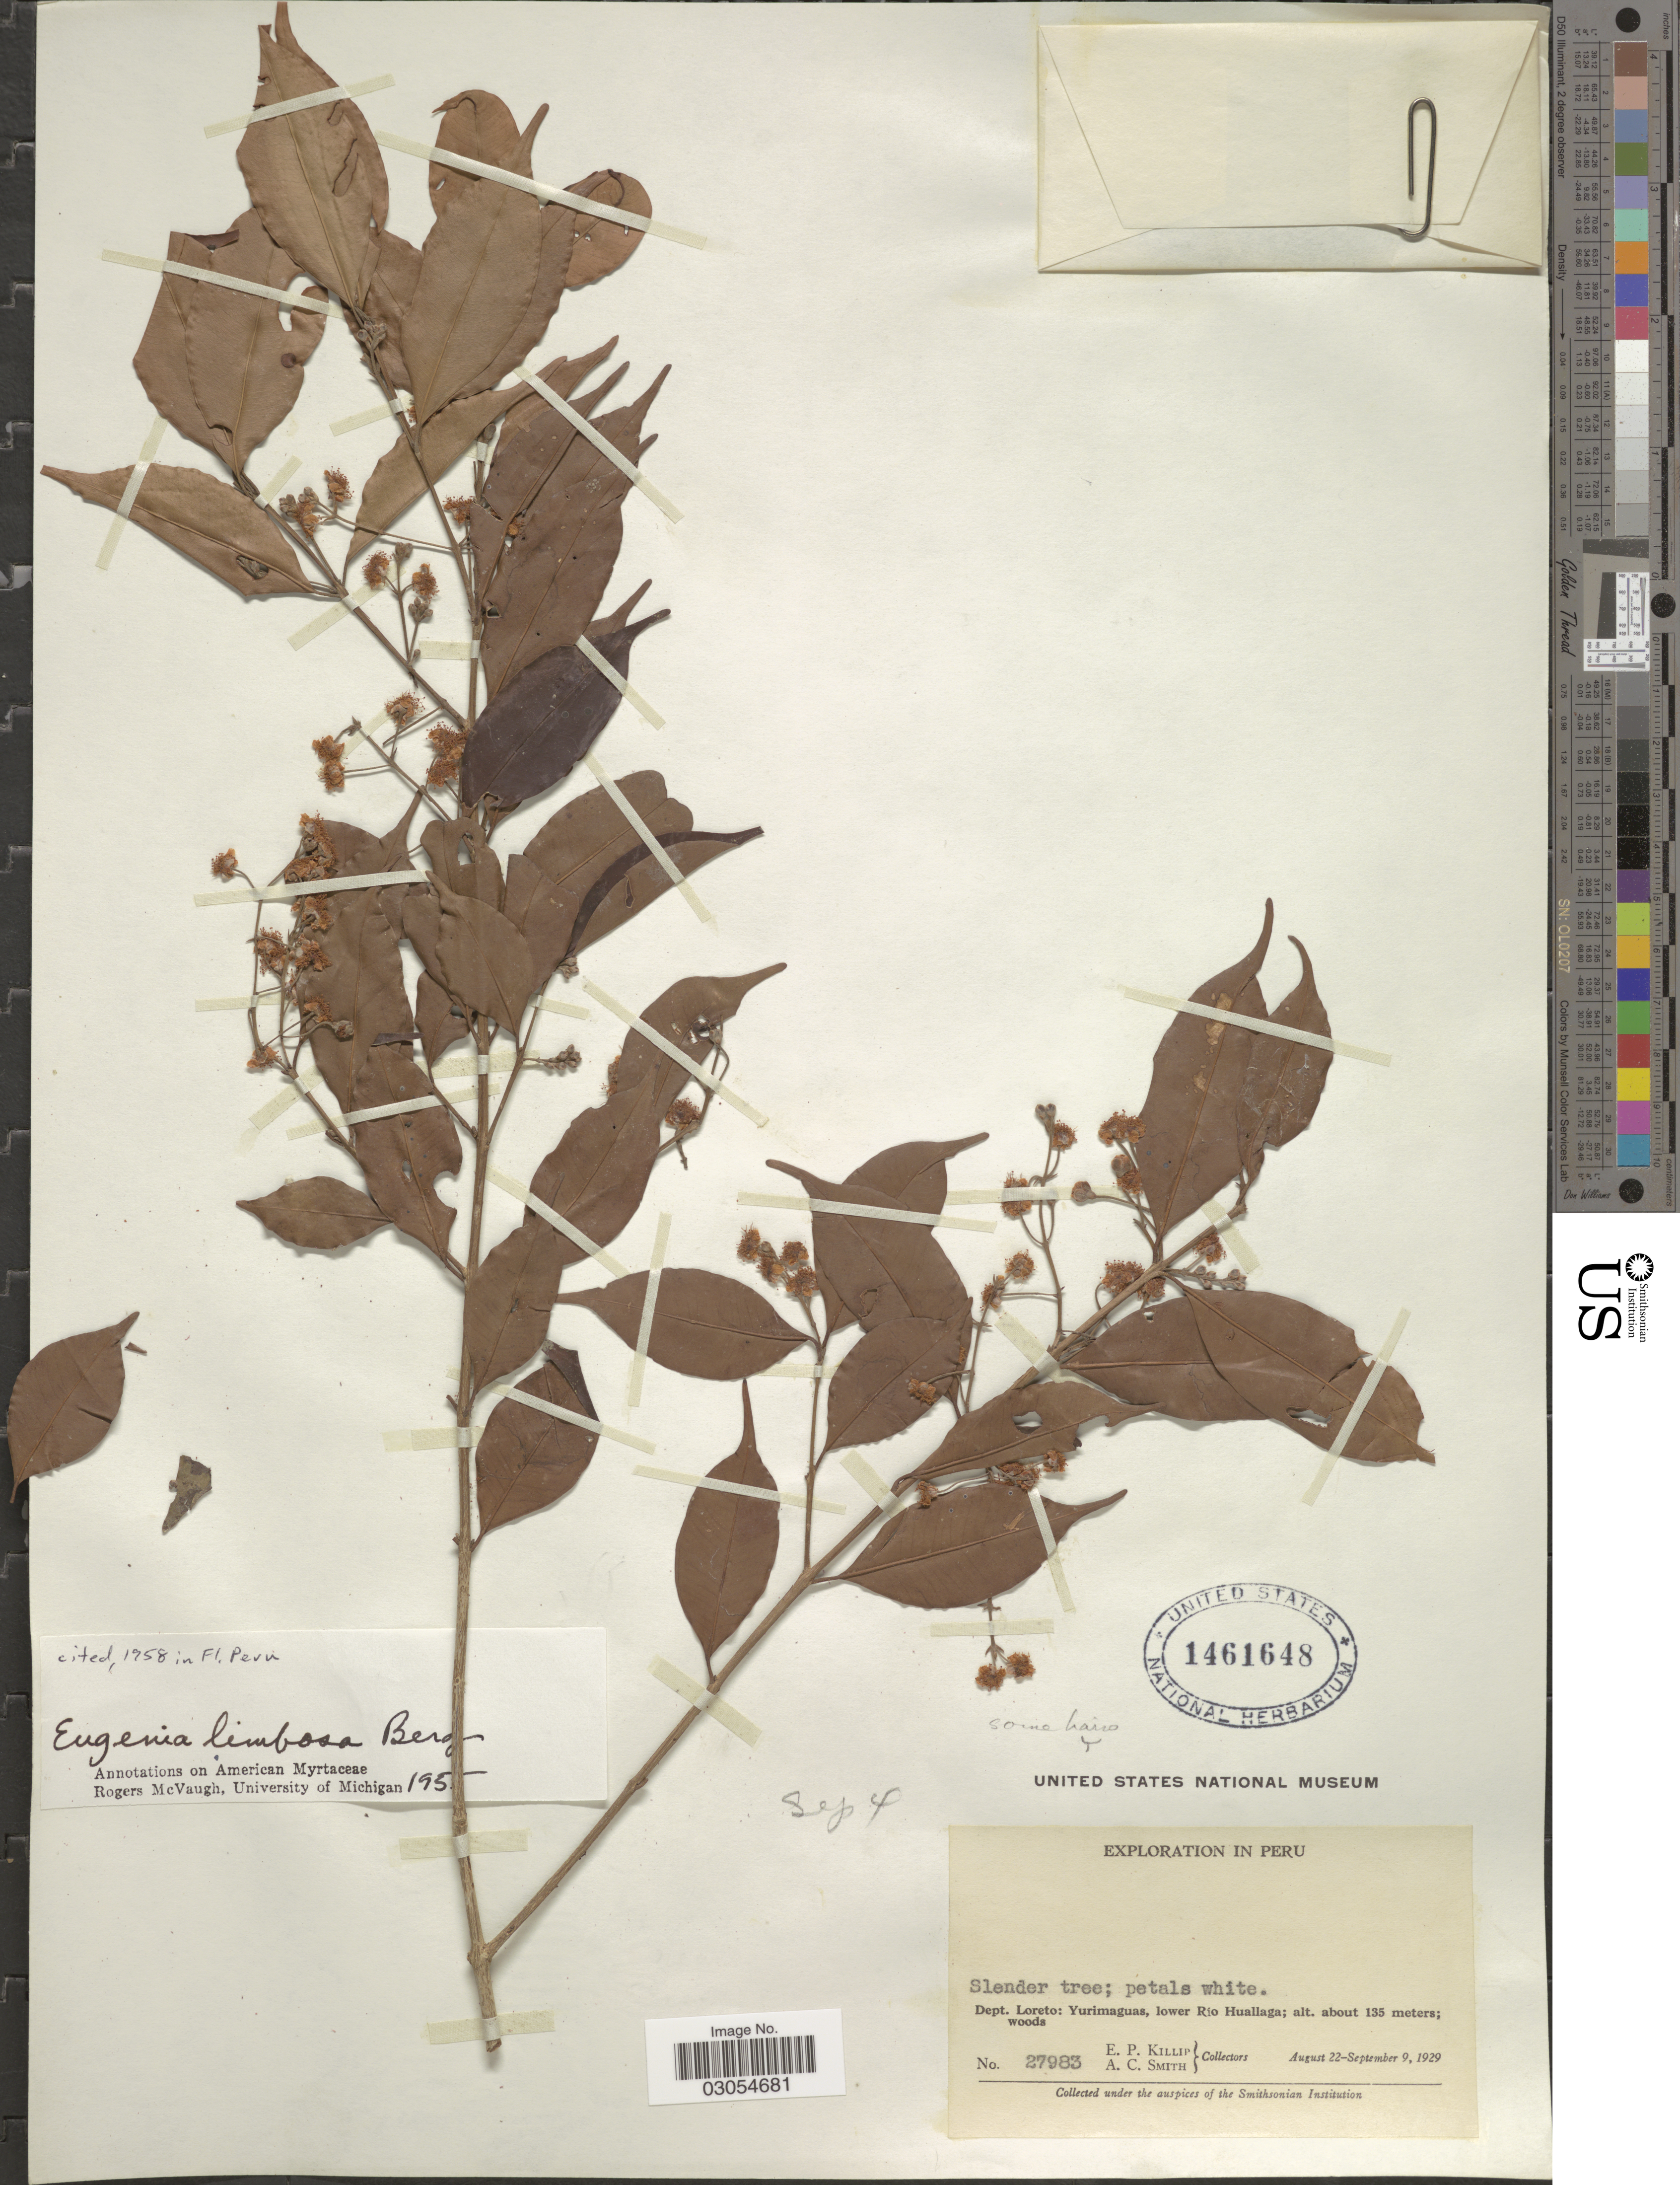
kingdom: Plantae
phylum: Tracheophyta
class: Magnoliopsida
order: Myrtales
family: Myrtaceae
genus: Eugenia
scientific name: Eugenia limbosa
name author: O. Berg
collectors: E. P. Killip & A. C. Smith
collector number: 27983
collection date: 1929-08-22/1929-09-09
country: Peru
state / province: Loreto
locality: Dept. Loreto: Yurimaguas, lower Río Huallaga.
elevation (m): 135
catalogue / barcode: US 1461648